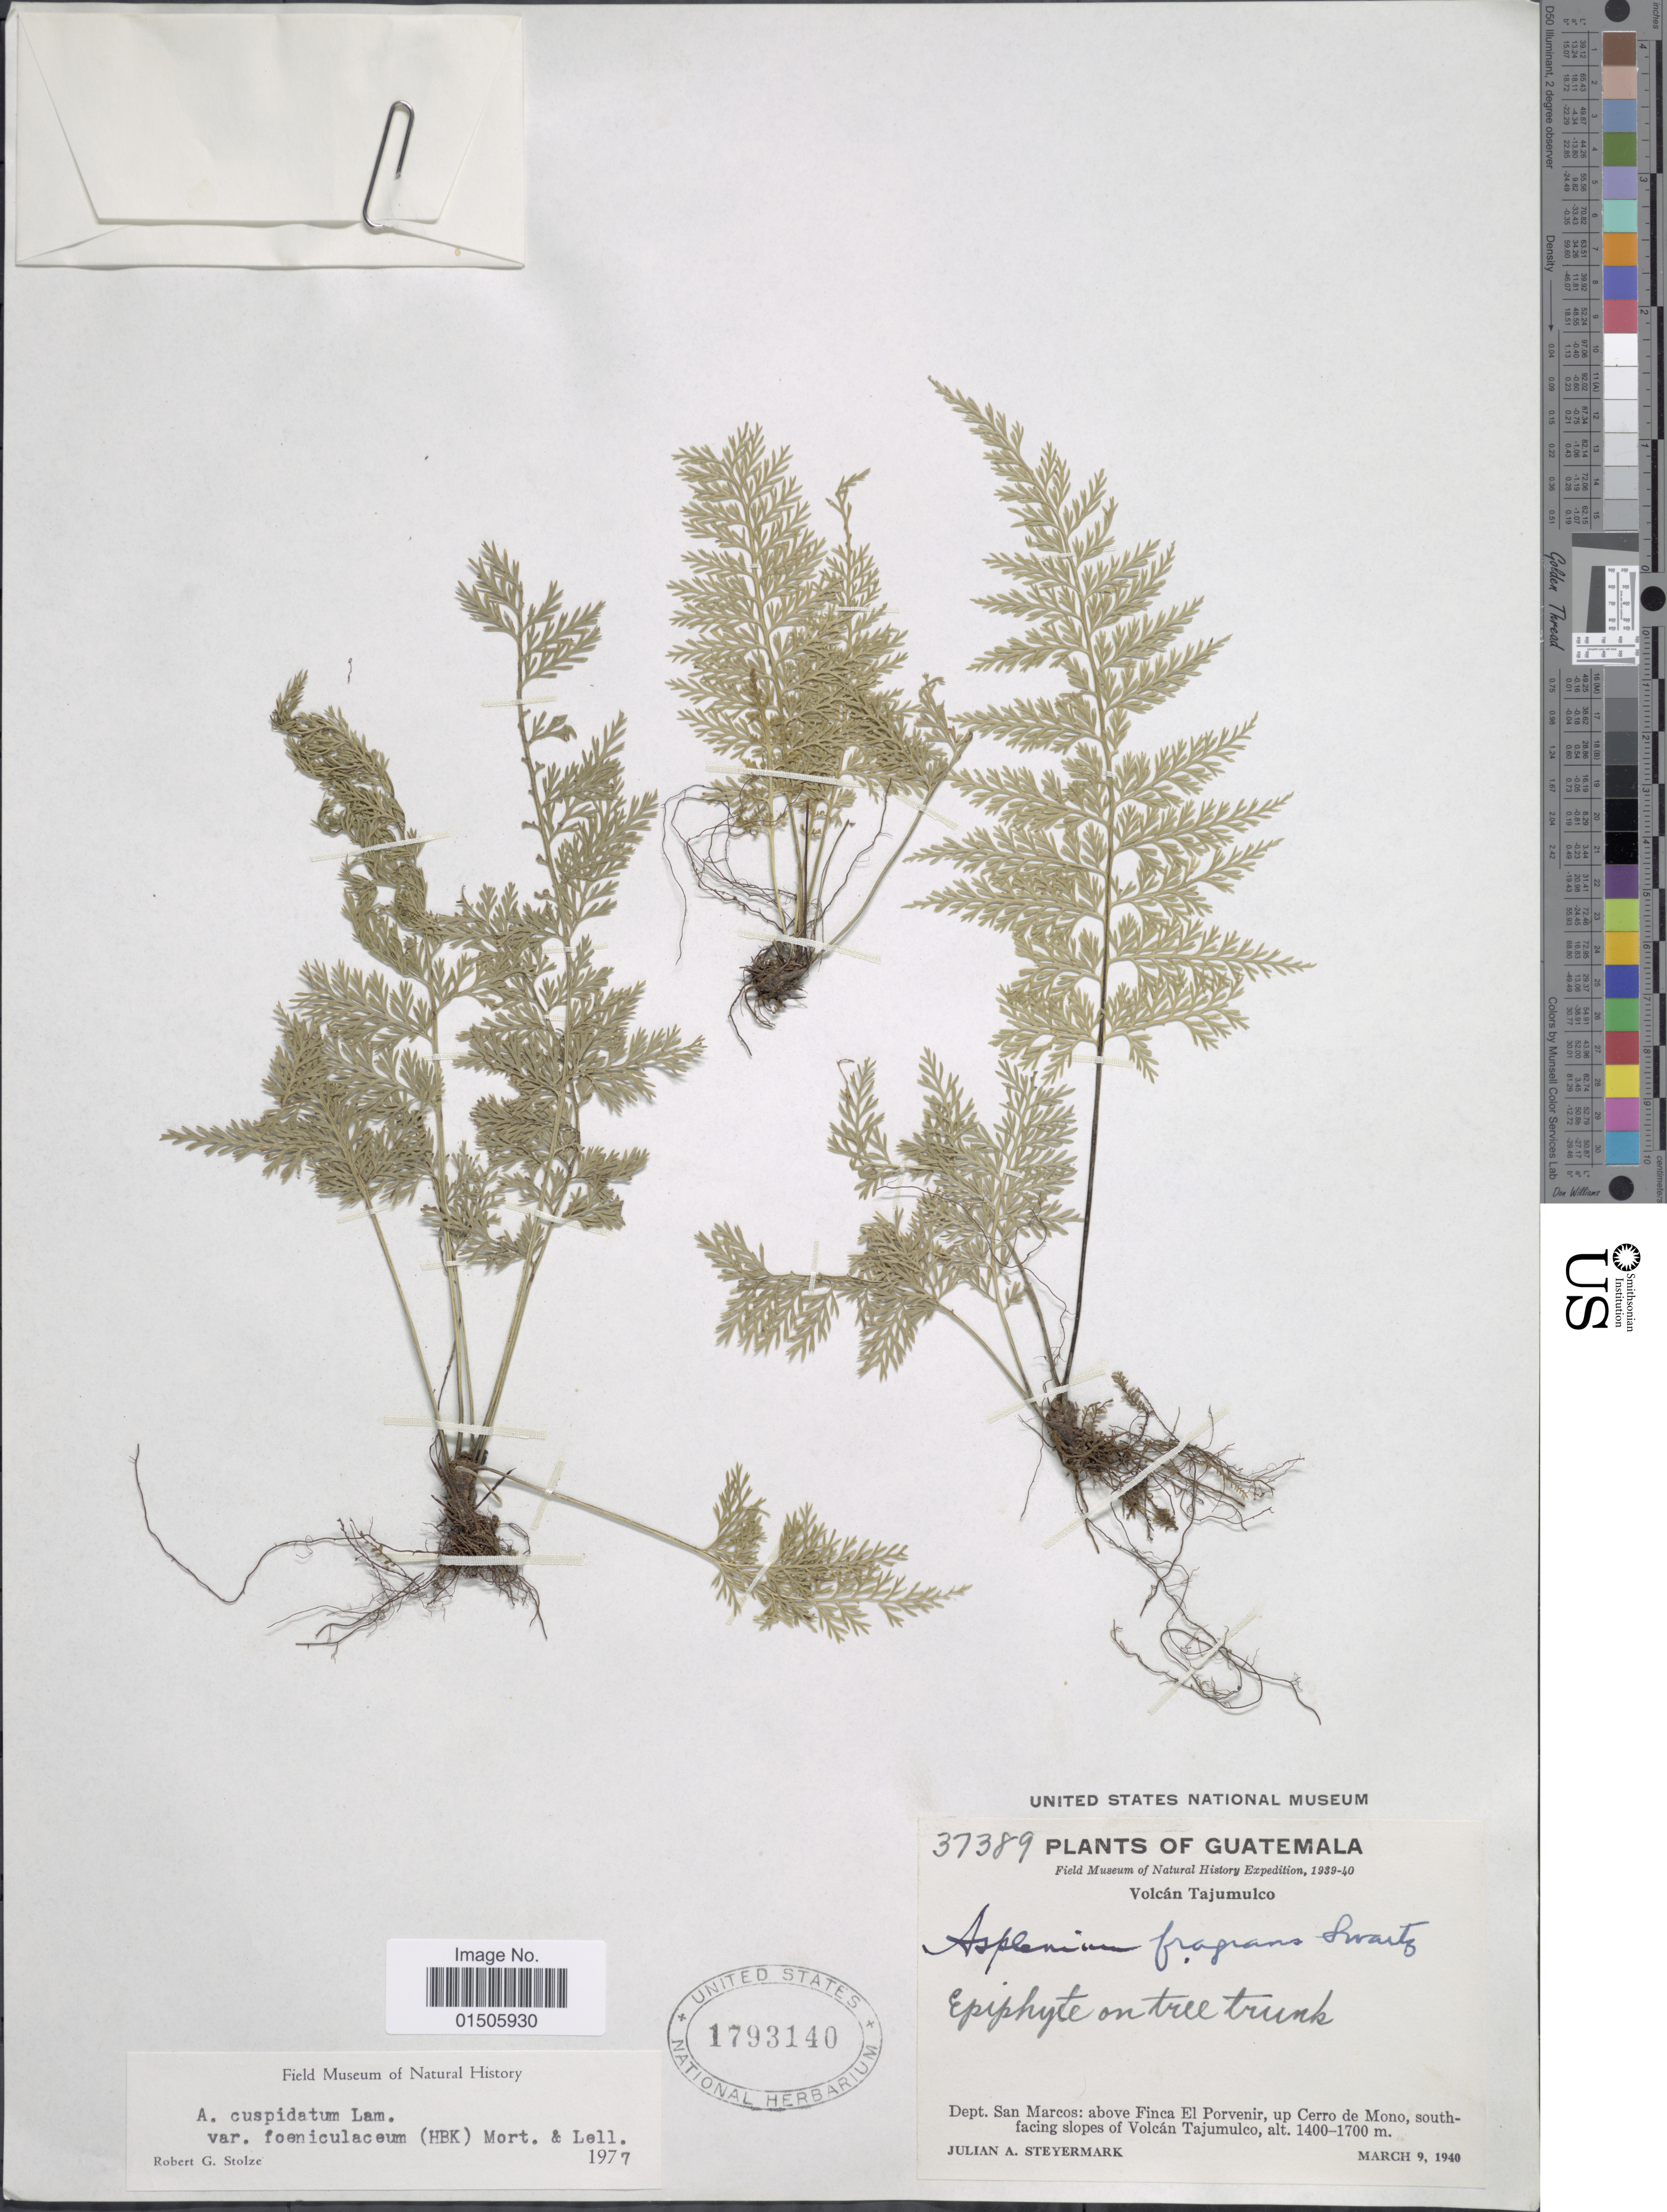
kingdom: Plantae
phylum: Tracheophyta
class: Polypodiopsida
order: Polypodiales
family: Aspleniaceae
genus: Asplenium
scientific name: Asplenium cuspidatum var. foeniculaceum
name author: (Kunth) C.V. Morton & Lellinger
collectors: J. Steyermark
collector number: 37389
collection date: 1940-03-09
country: Guatemala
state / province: San Marcos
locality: Dept. San Marcos. Volcan Tajumulco. Above Finca El Porvenir, up Cerro de Mono, southfacing slopes of Volcan Tajumulco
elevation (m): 1400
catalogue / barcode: US 1793140